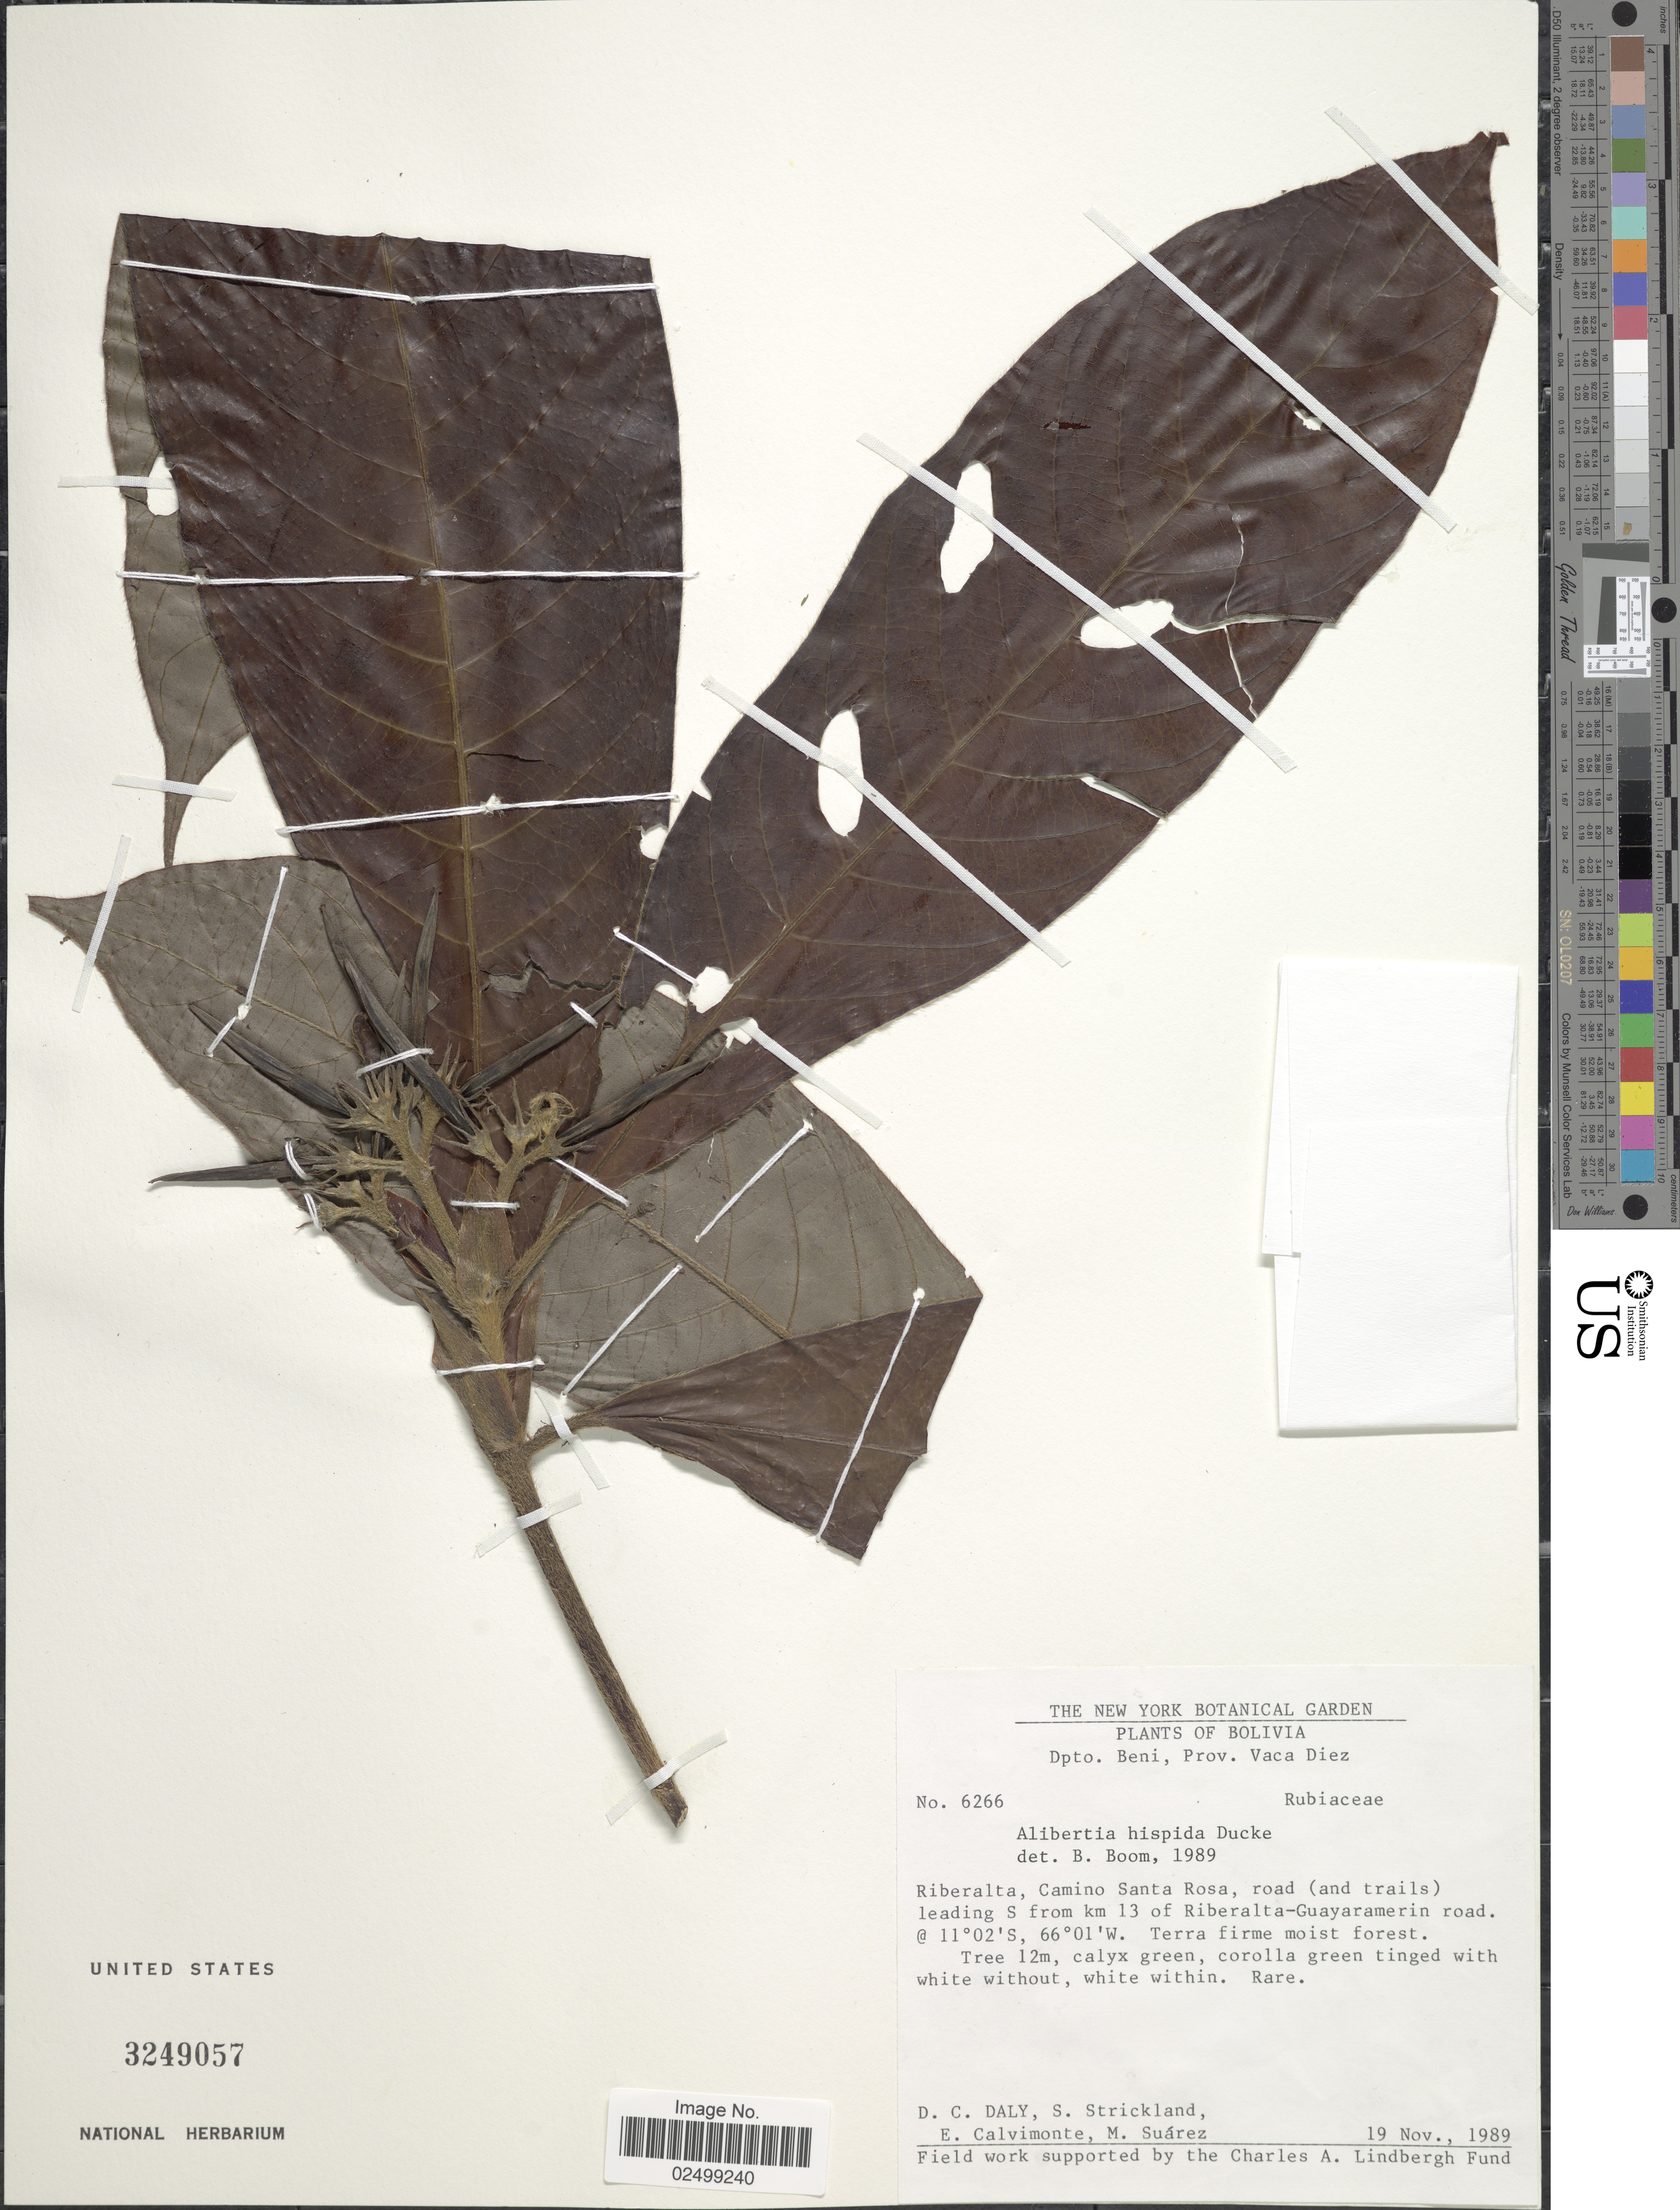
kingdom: Plantae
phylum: Tracheophyta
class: Magnoliopsida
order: Gentianales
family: Rubiaceae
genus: Alibertia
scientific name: Alibertia hispida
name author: Ducke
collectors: D. C. Daly, S. Strickland, E. Calvimonte & M. Suárez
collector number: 6266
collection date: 1989-11-19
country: Bolivia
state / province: Beni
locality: Dpto. Beni, Prov. Vaca Diez, Riberalta, Camino Santa Rosa, road (and trails) leading S from km 13 of Riberalta-Guayaramerin road. terra firme moist forest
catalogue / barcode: US 3249057